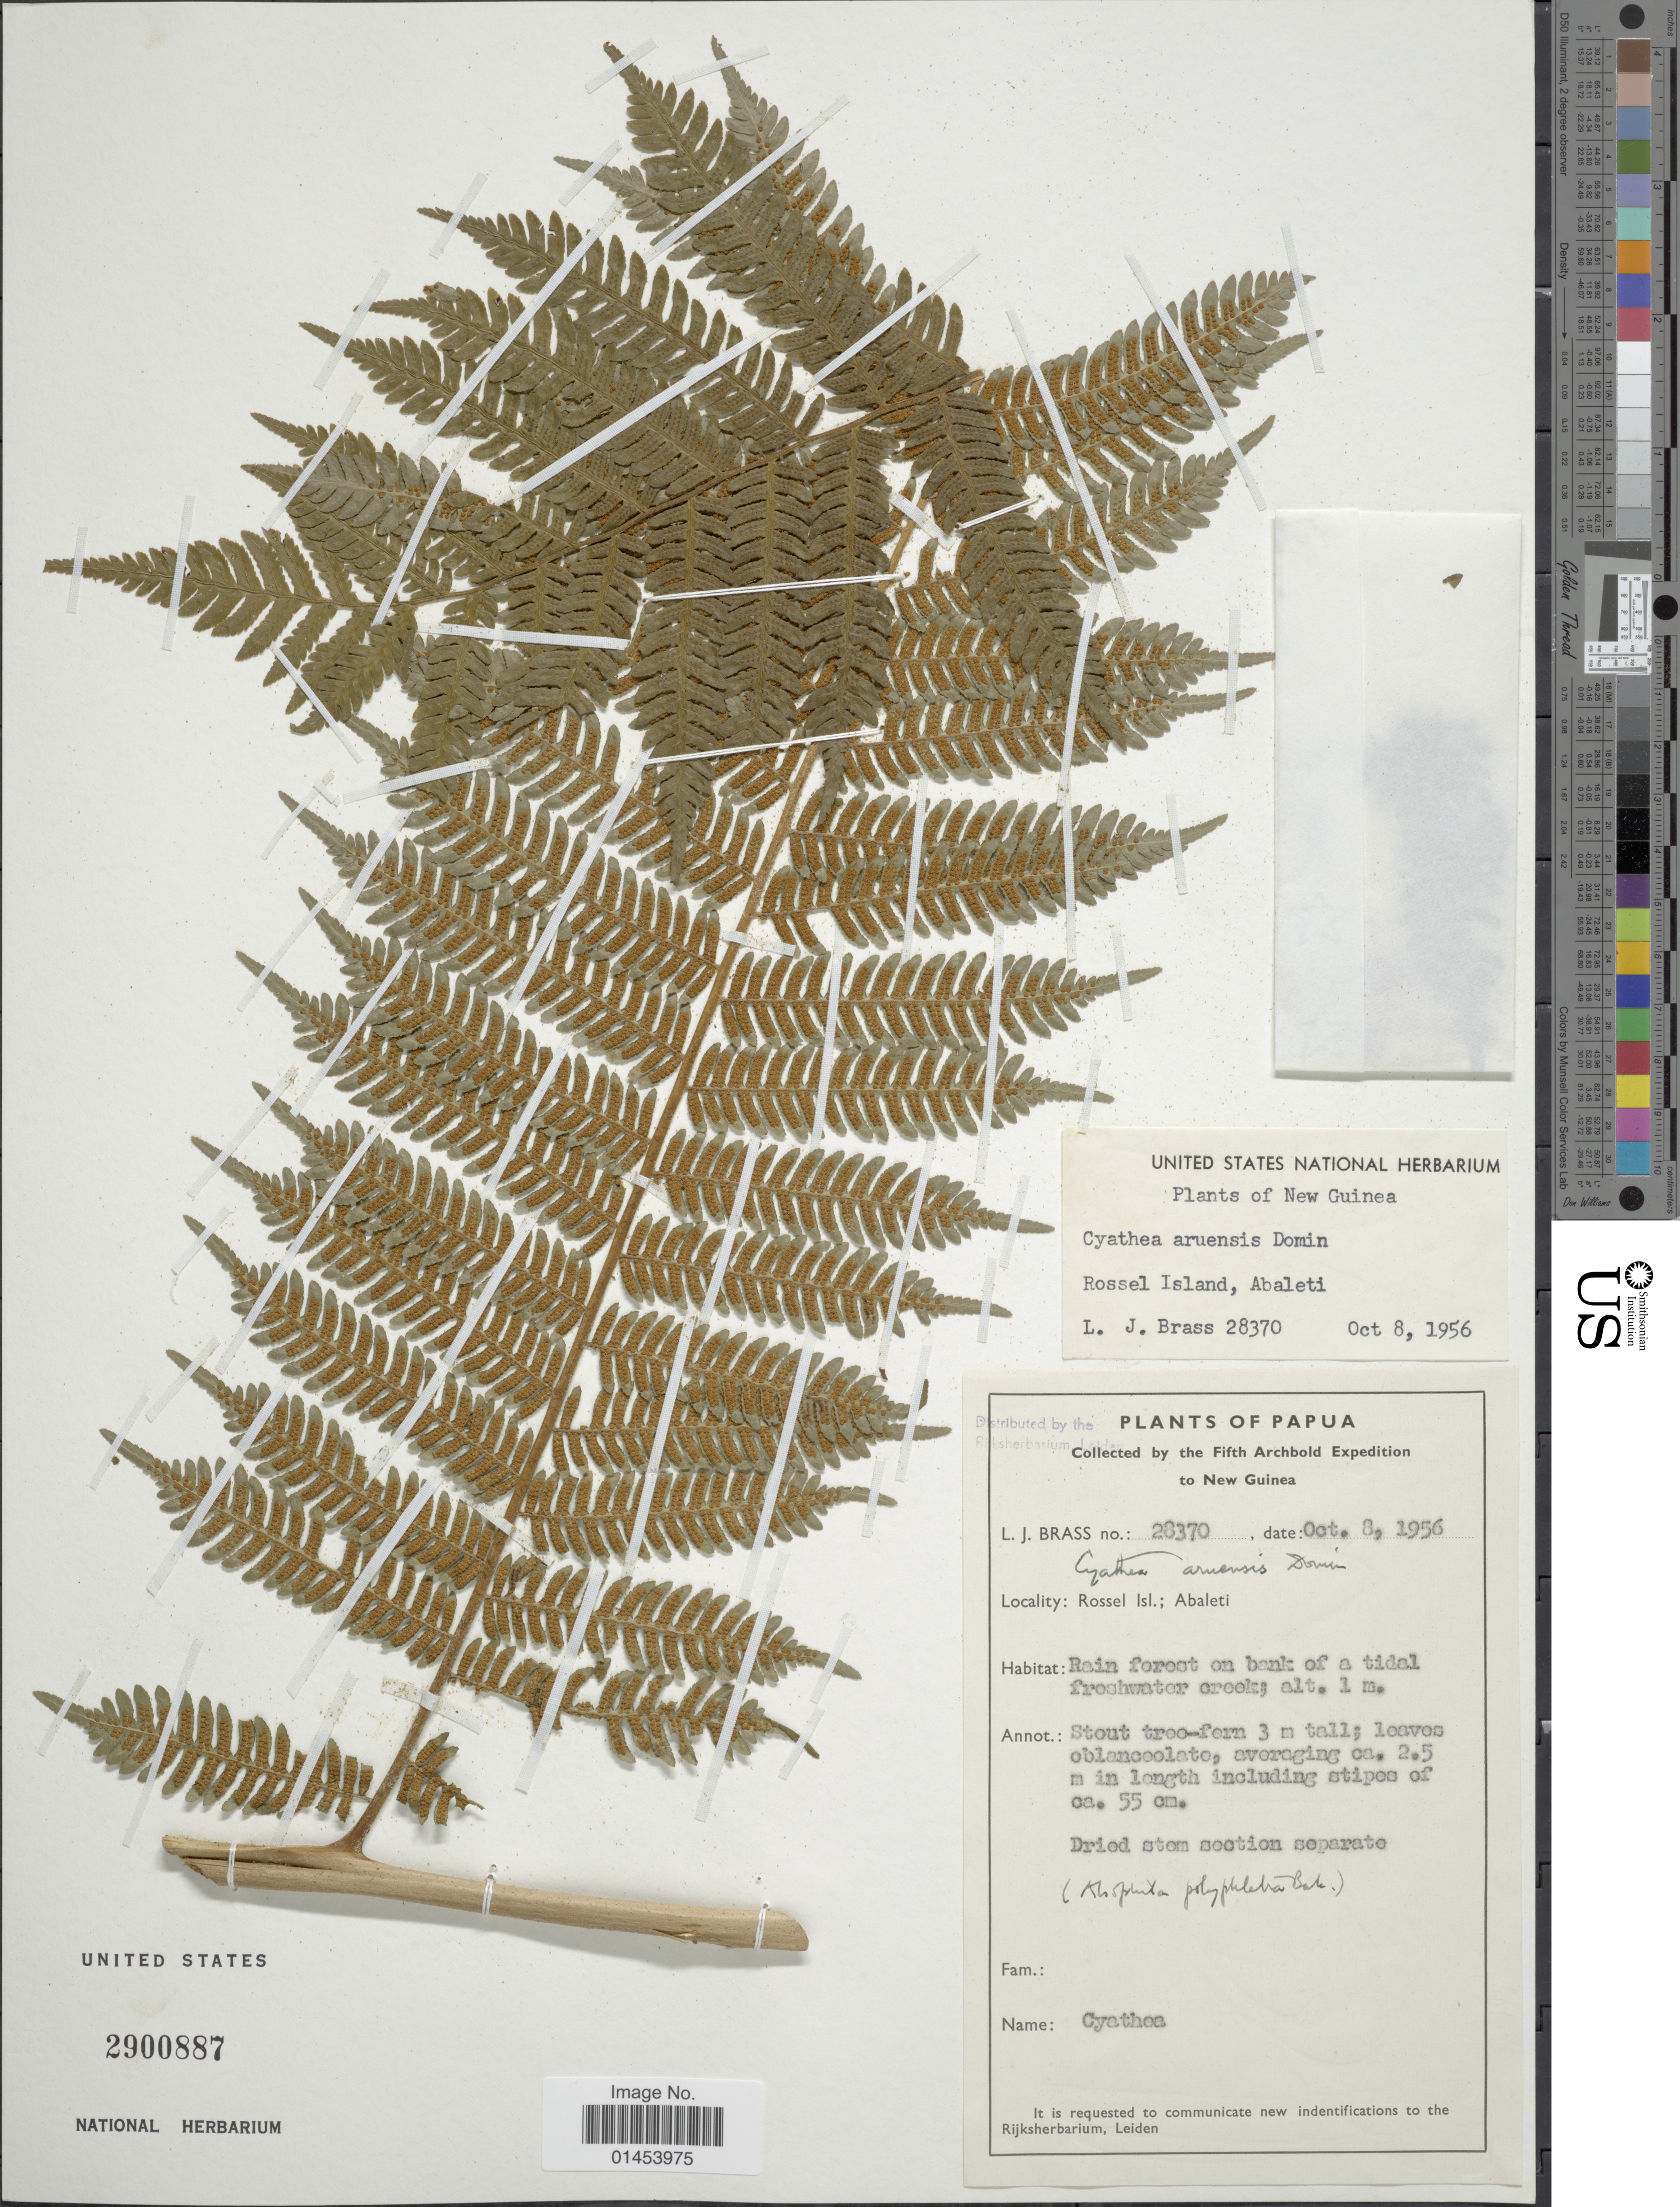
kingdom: Plantae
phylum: Tracheophyta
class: Polypodiopsida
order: Cyatheales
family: Cyatheaceae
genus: Cyathea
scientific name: Cyathea rumphiana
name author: (Alderw.) Merr.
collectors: L. J. Brass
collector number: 28370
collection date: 1956-10-08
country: Papua New Guinea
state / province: Milne Bay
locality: Rossel Isl.; Abaleti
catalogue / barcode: US 2900887